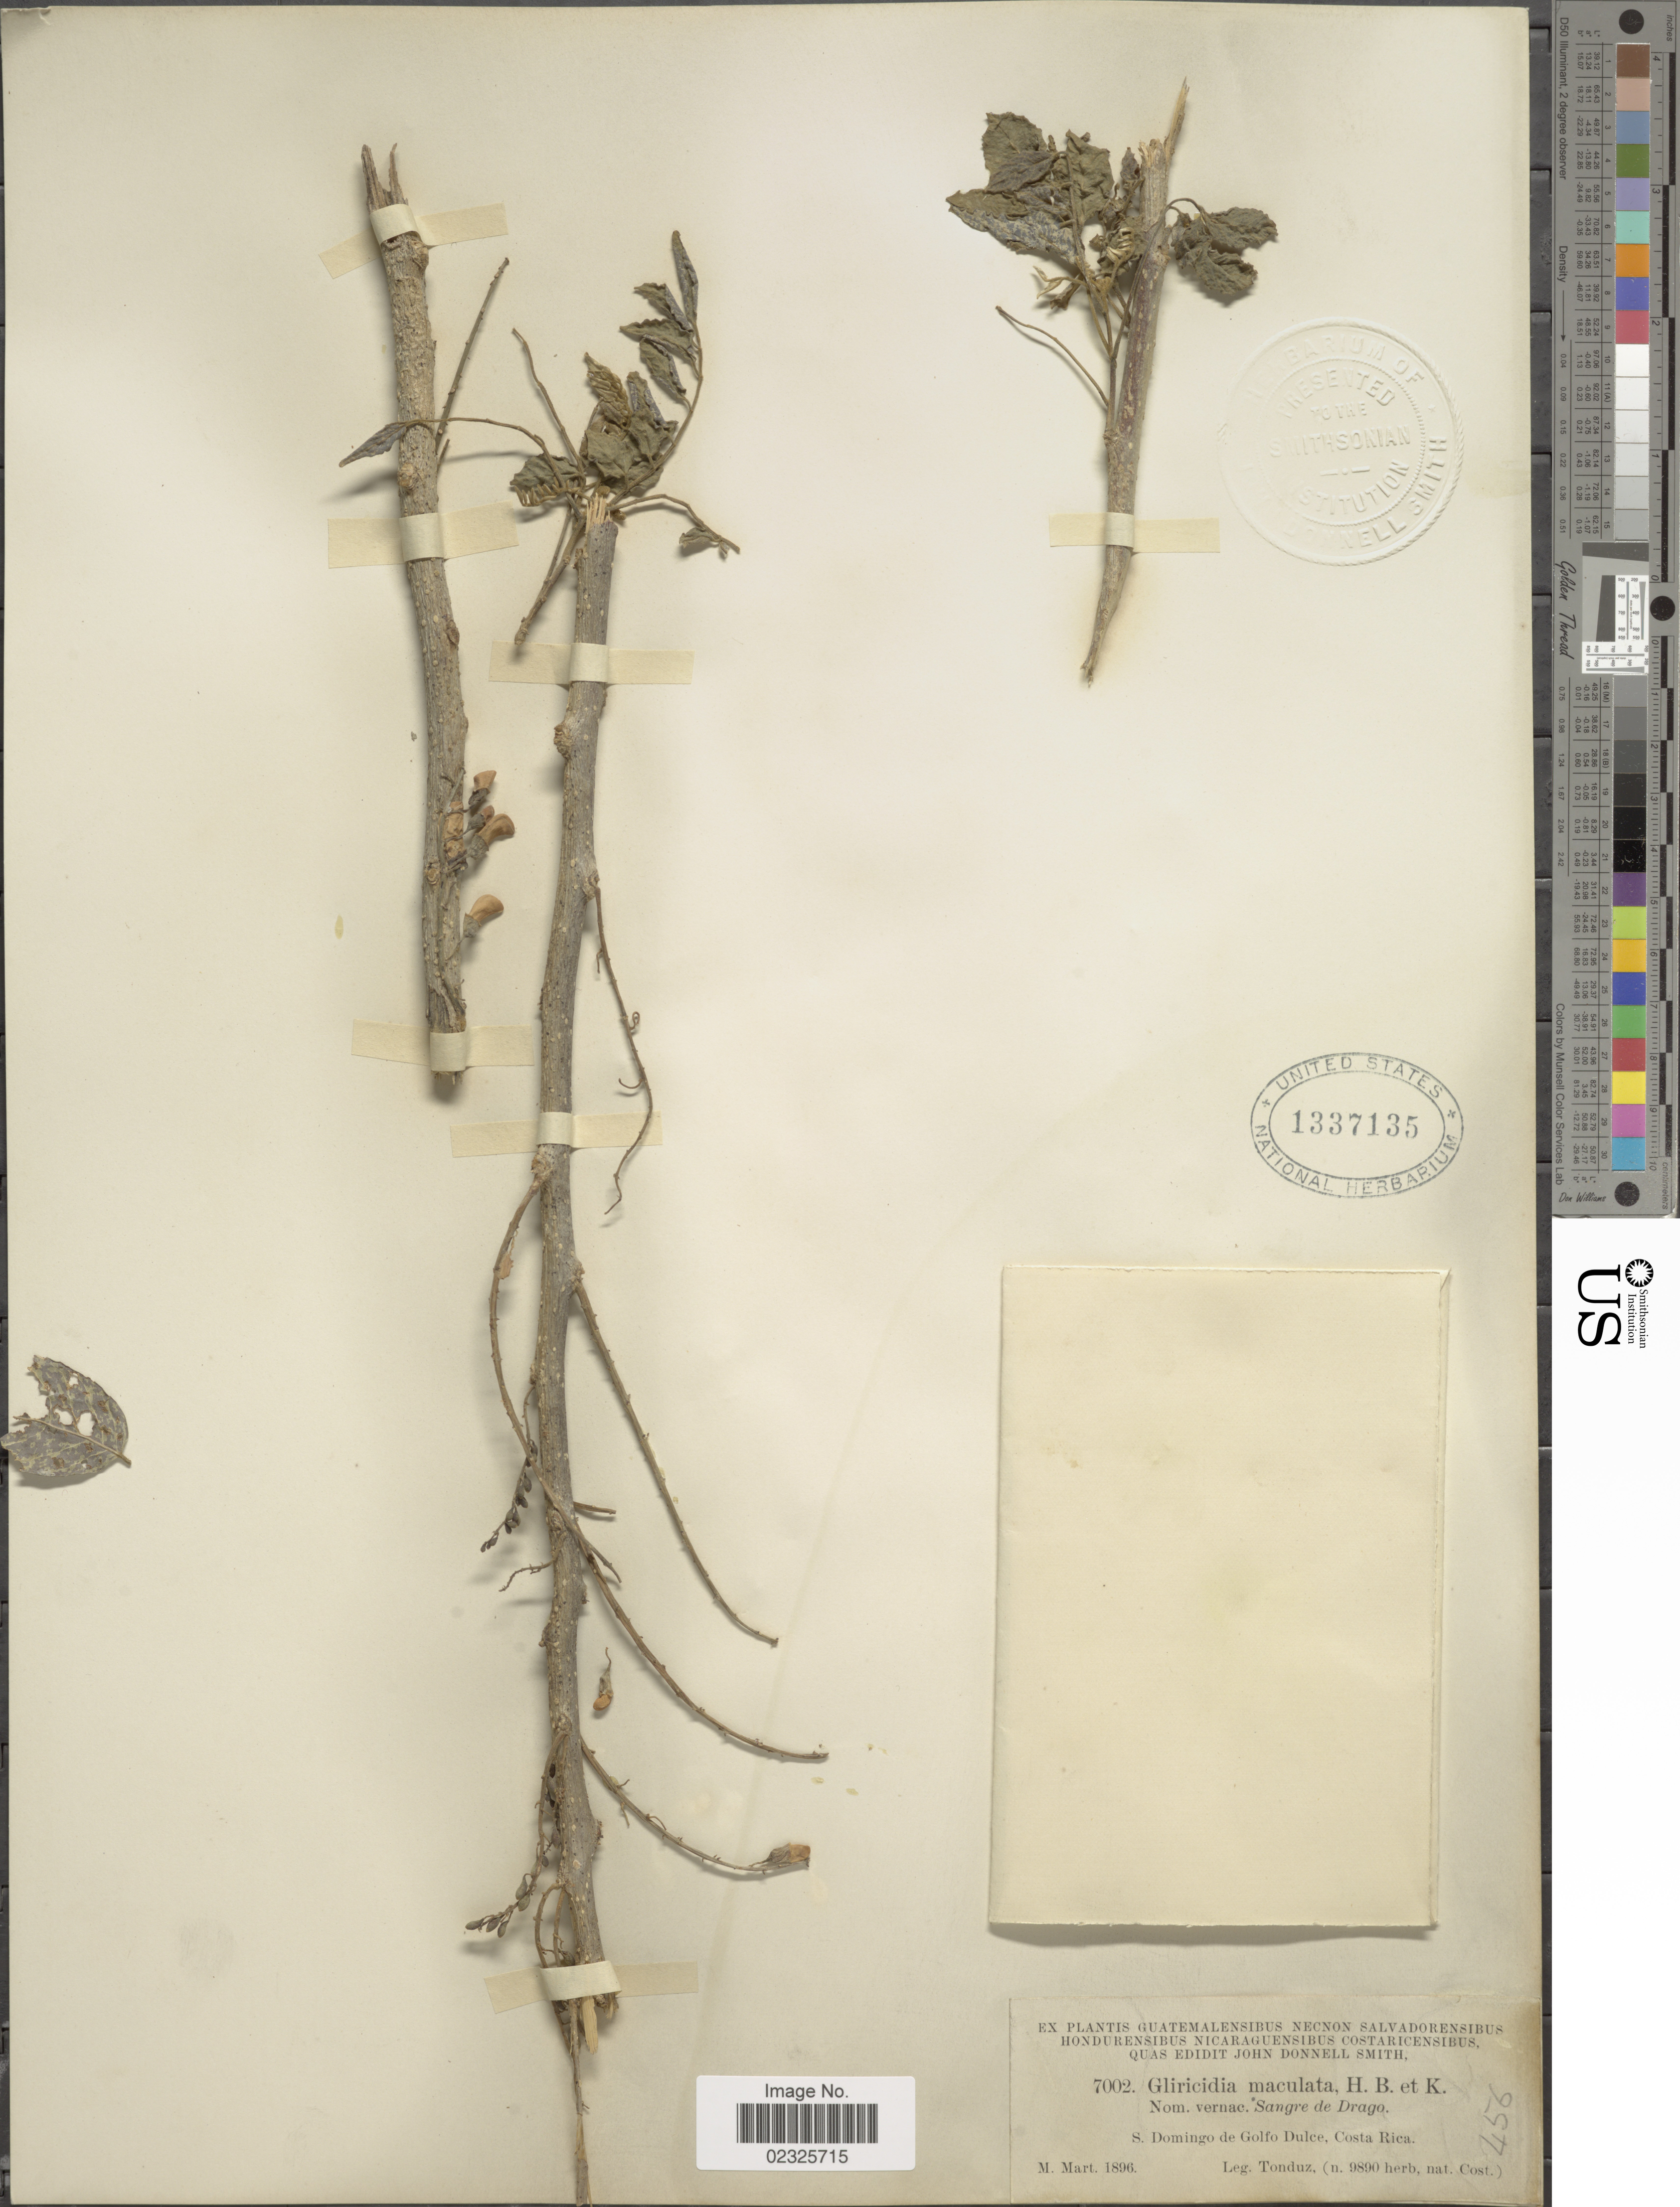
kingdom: Plantae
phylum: Tracheophyta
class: Magnoliopsida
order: Fabales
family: Fabaceae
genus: Gliricidia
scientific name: Gliricidia sepium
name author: (Jacq.) Kunth ex Walp.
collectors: A. Tonduz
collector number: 7002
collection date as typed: M. Mart. 1896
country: Costa Rica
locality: S. Domingo de Golfo Dulce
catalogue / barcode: US 1337135